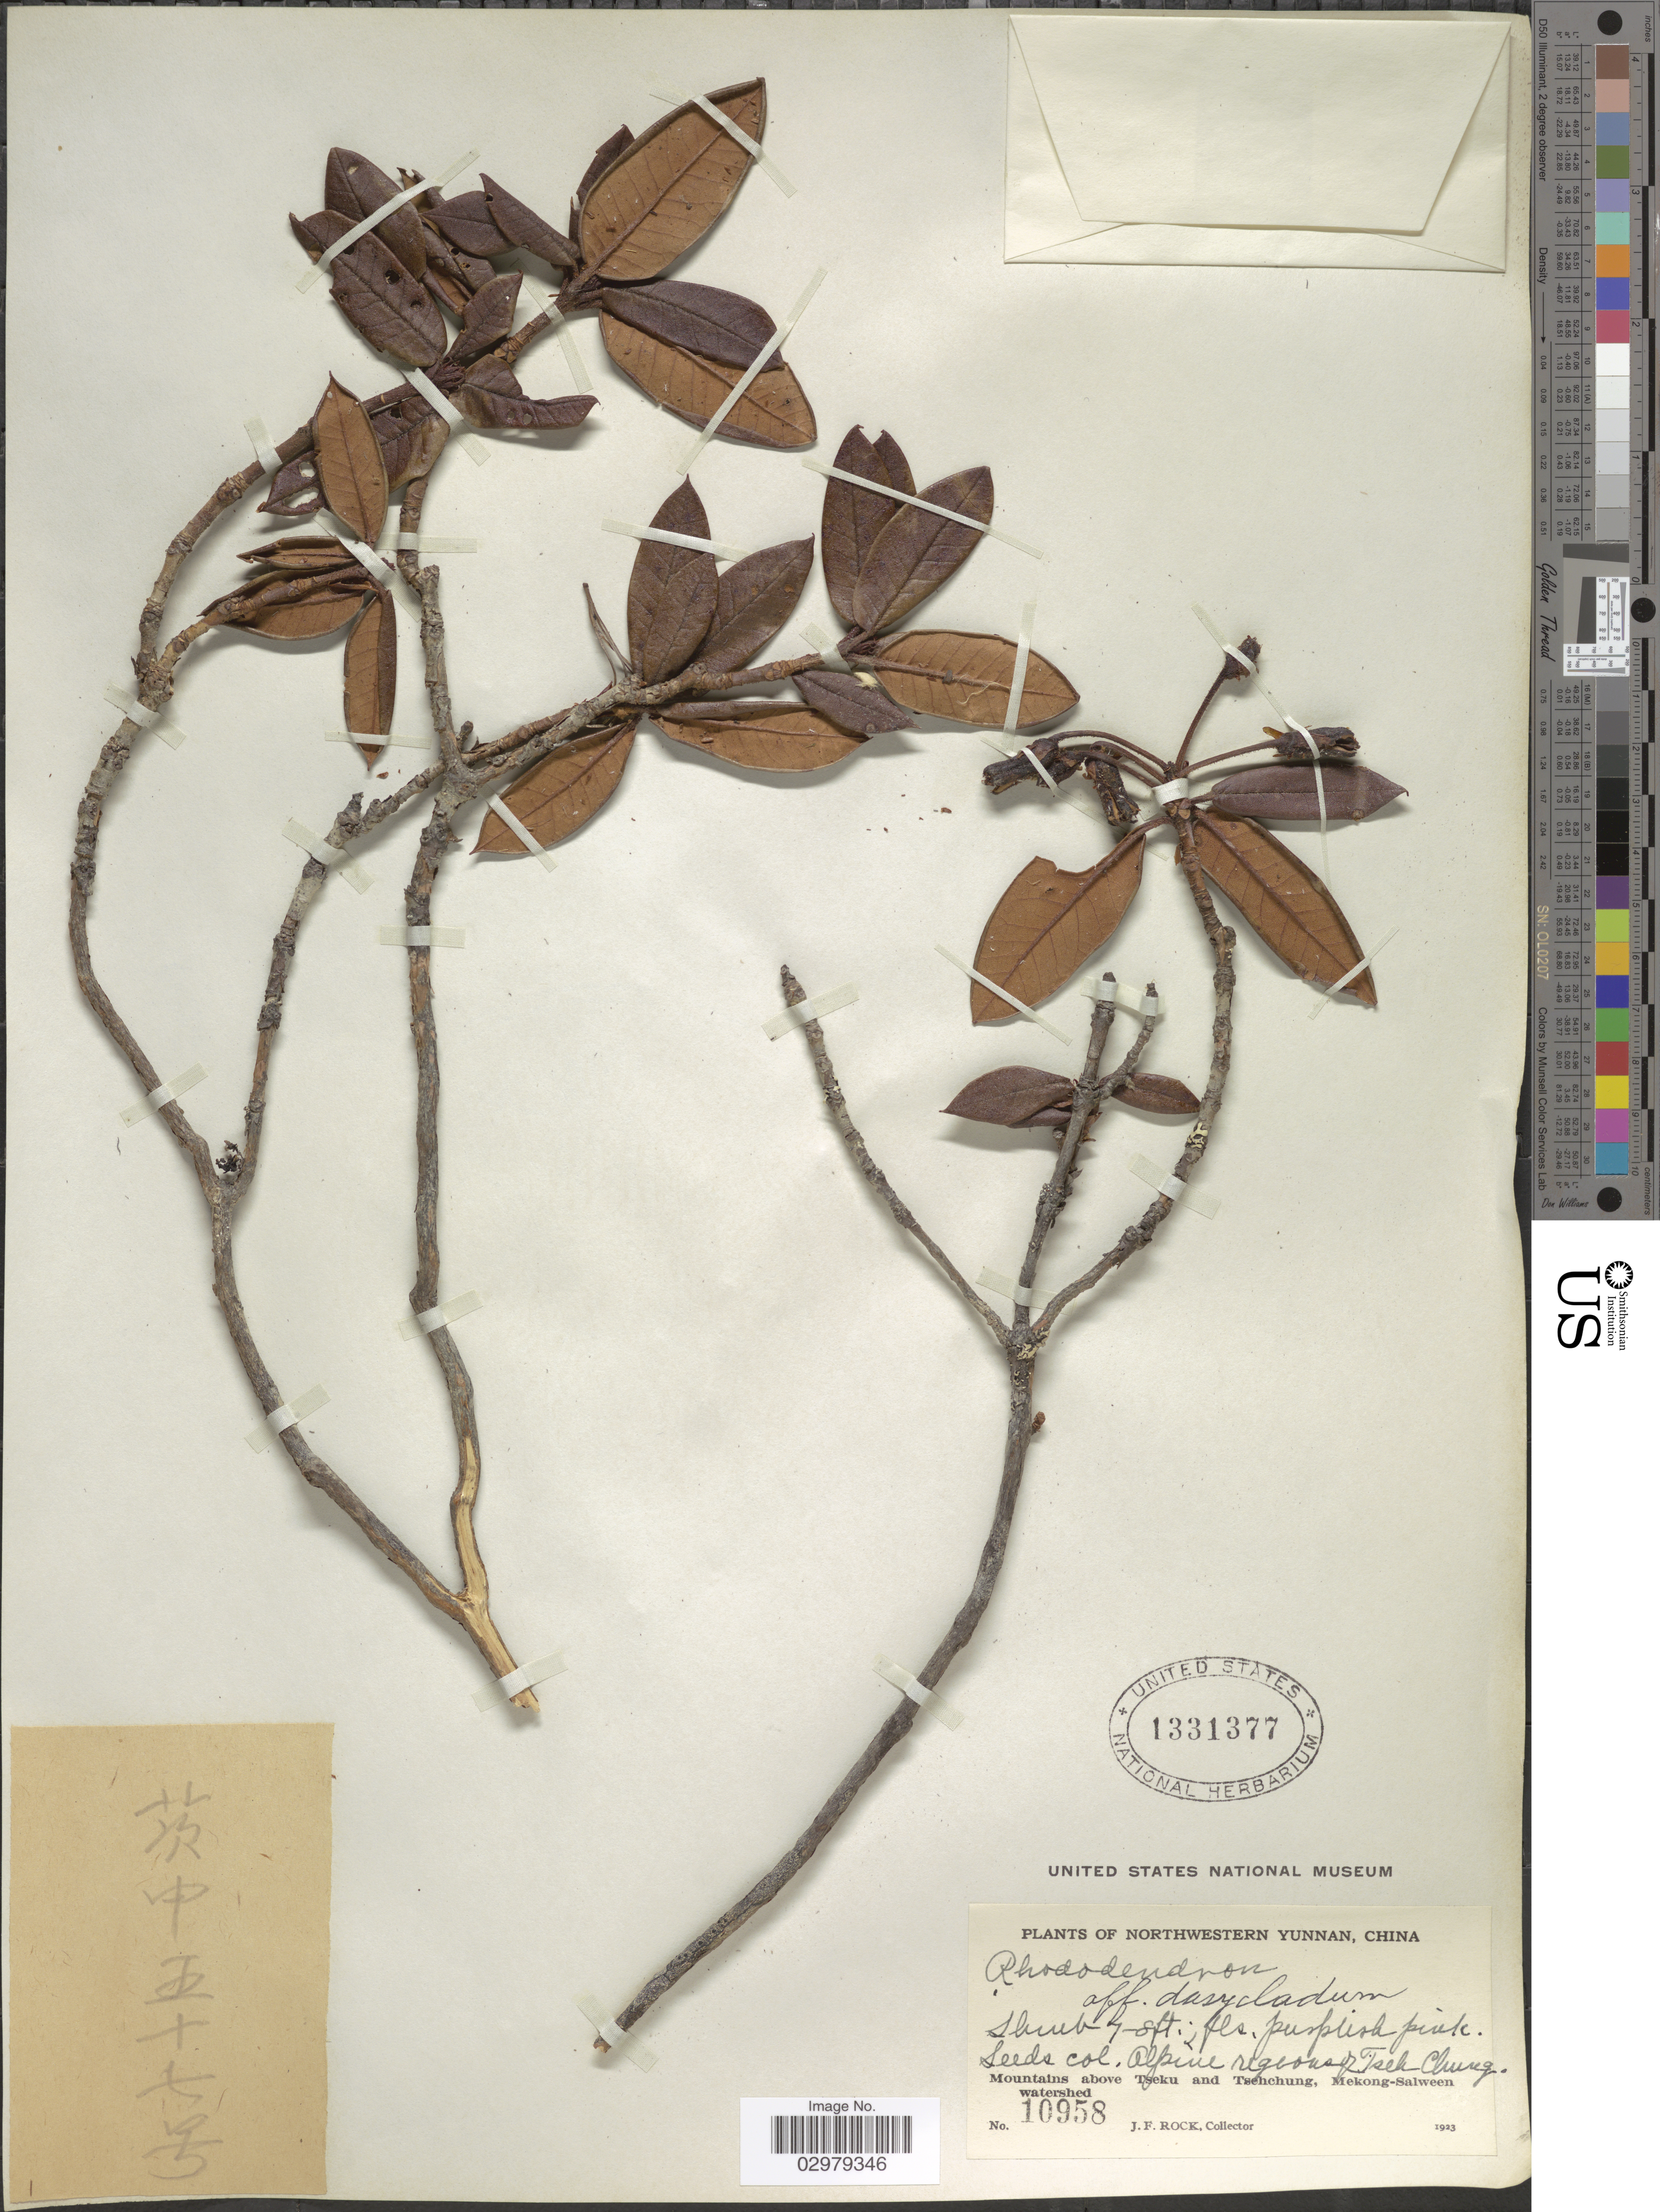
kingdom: Plantae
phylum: Tracheophyta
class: Magnoliopsida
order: Ericales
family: Ericaceae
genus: Rhododendron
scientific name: Rhododendron sp.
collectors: J. Rock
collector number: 10958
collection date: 1923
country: China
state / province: Yunnan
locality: Northwestern Yunnan. Alpine regions of Tseh Chung. Mountains above Tseku and Tsehchung, Mekong-Salween watershed.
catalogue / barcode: US 1331377